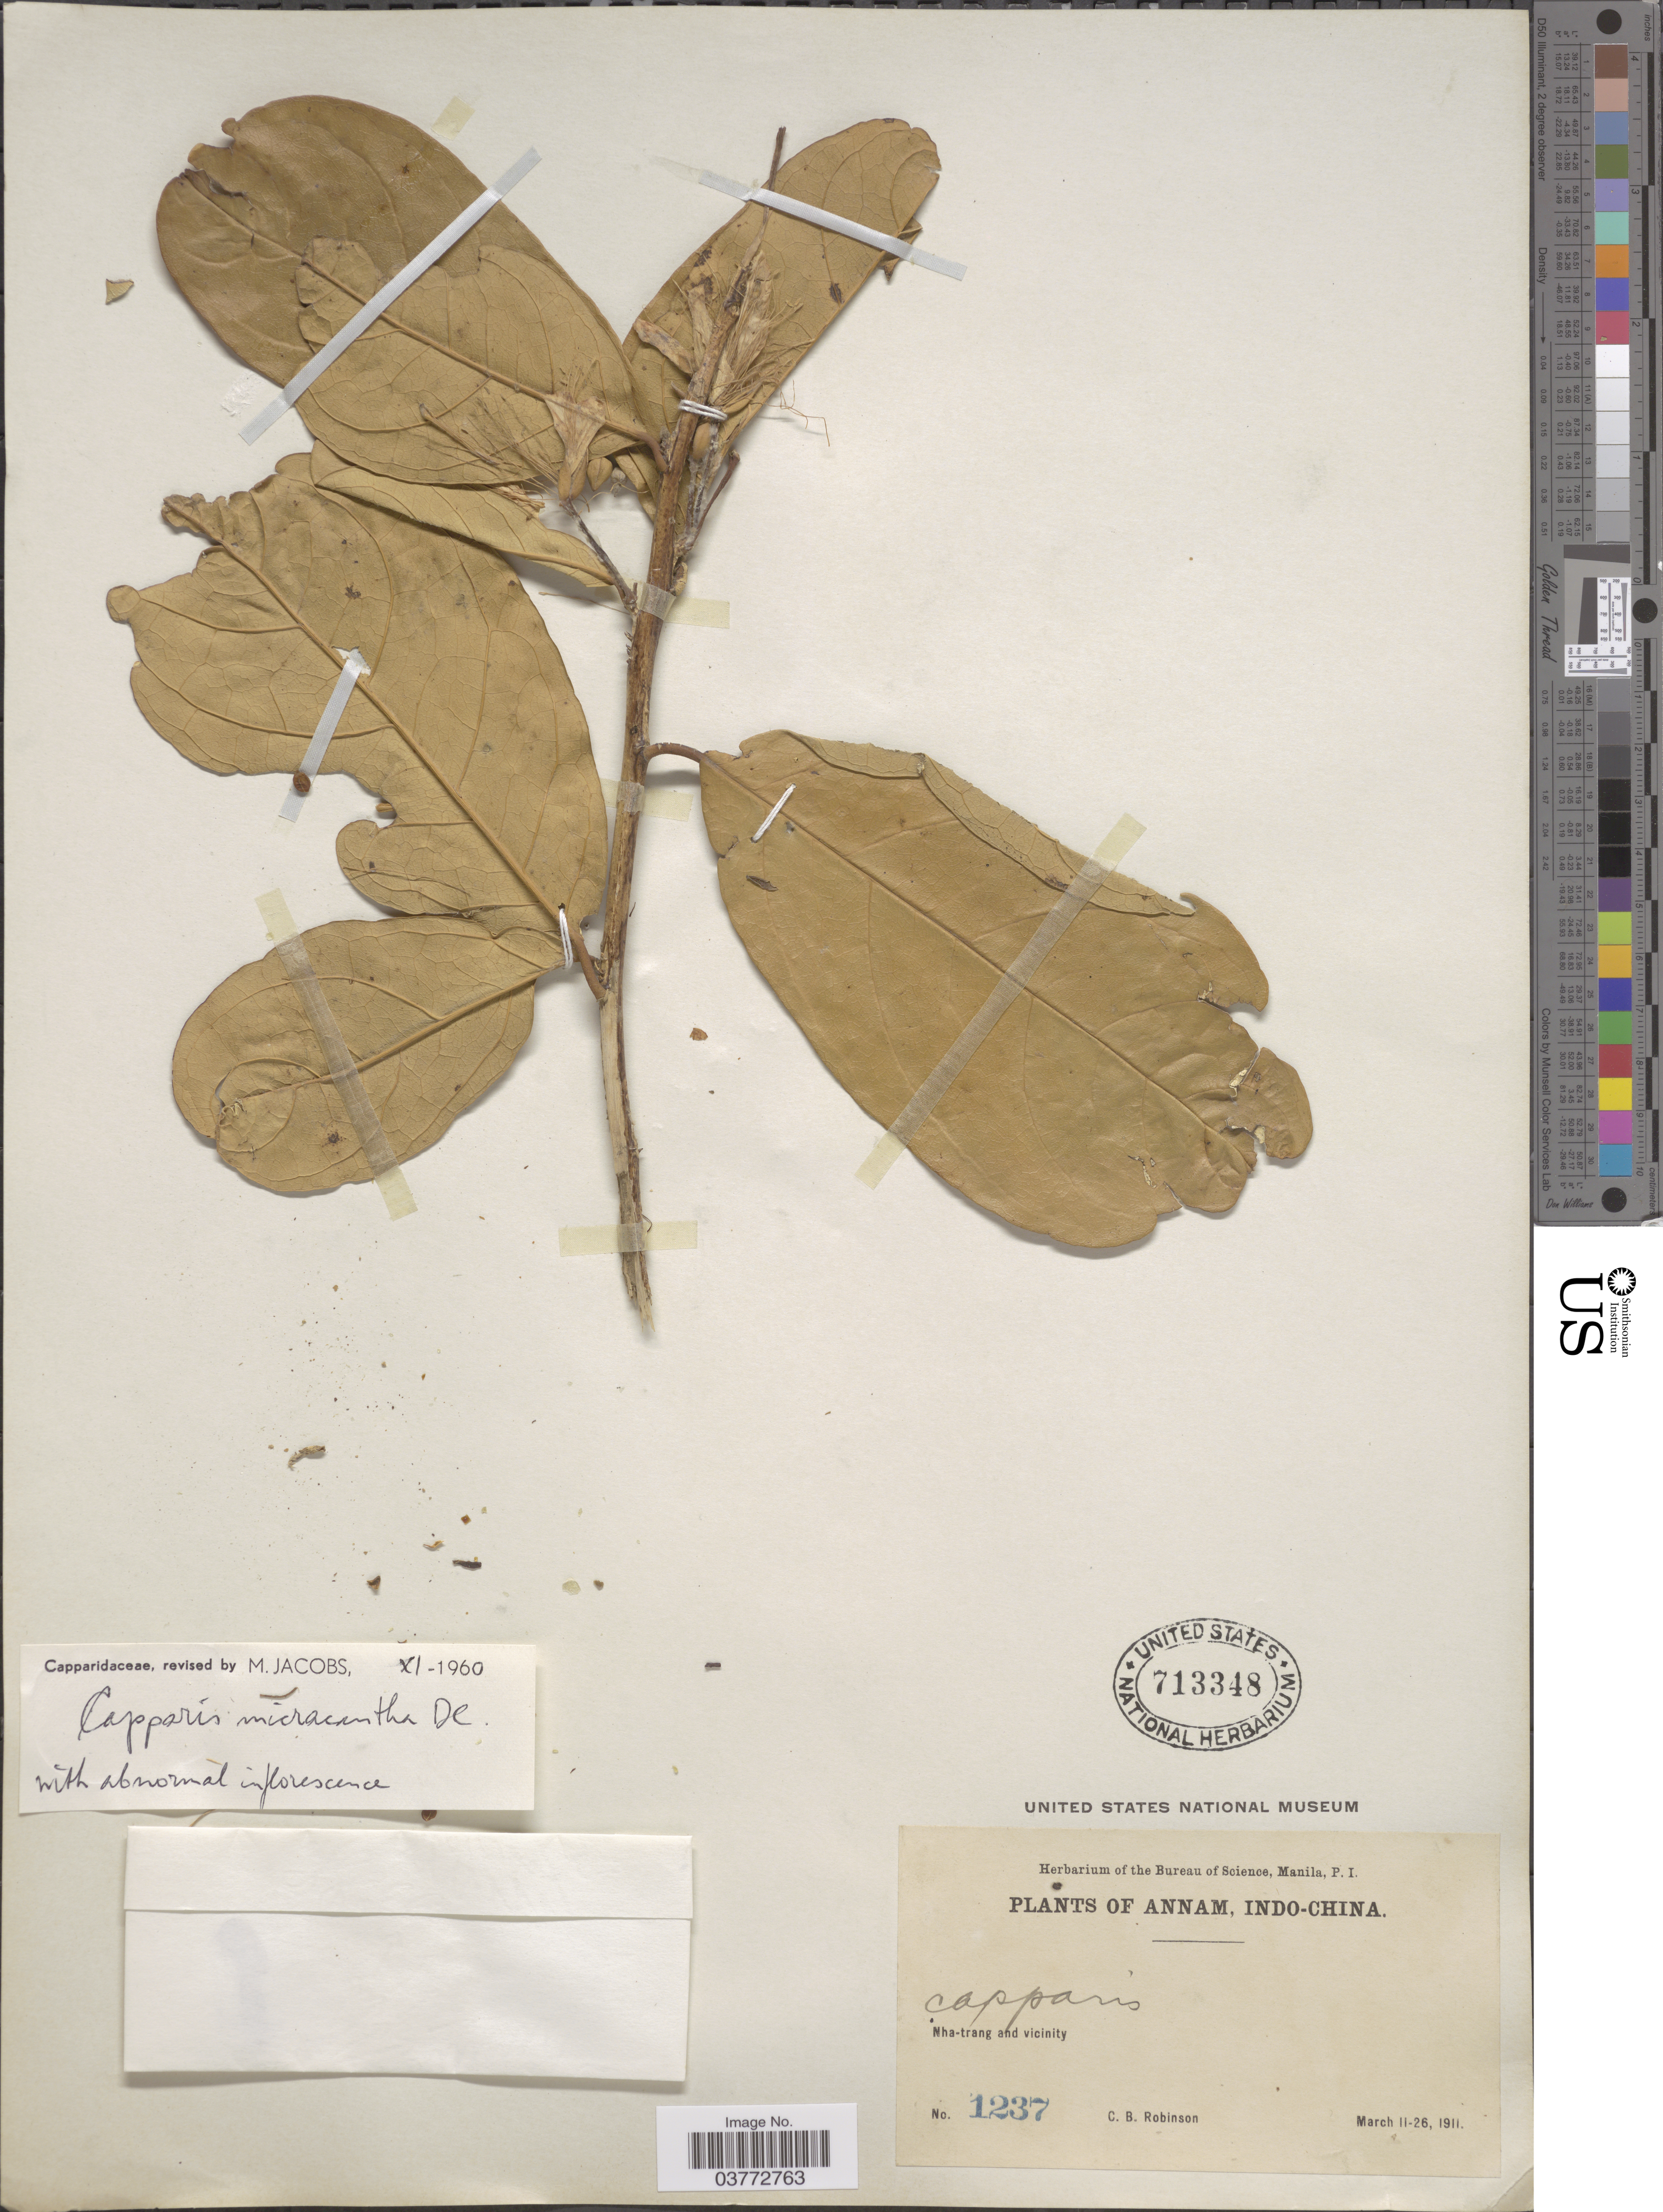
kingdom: Plantae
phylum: Tracheophyta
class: Magnoliopsida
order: Brassicales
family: Capparaceae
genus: Capparis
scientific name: Capparis micracantha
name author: DC.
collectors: C. Robinson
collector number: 1237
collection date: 1911-03-11/1911-03-26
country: Vietnam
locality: Annam, Indo-China. Nha-trang and vicinity.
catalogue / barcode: US 713348